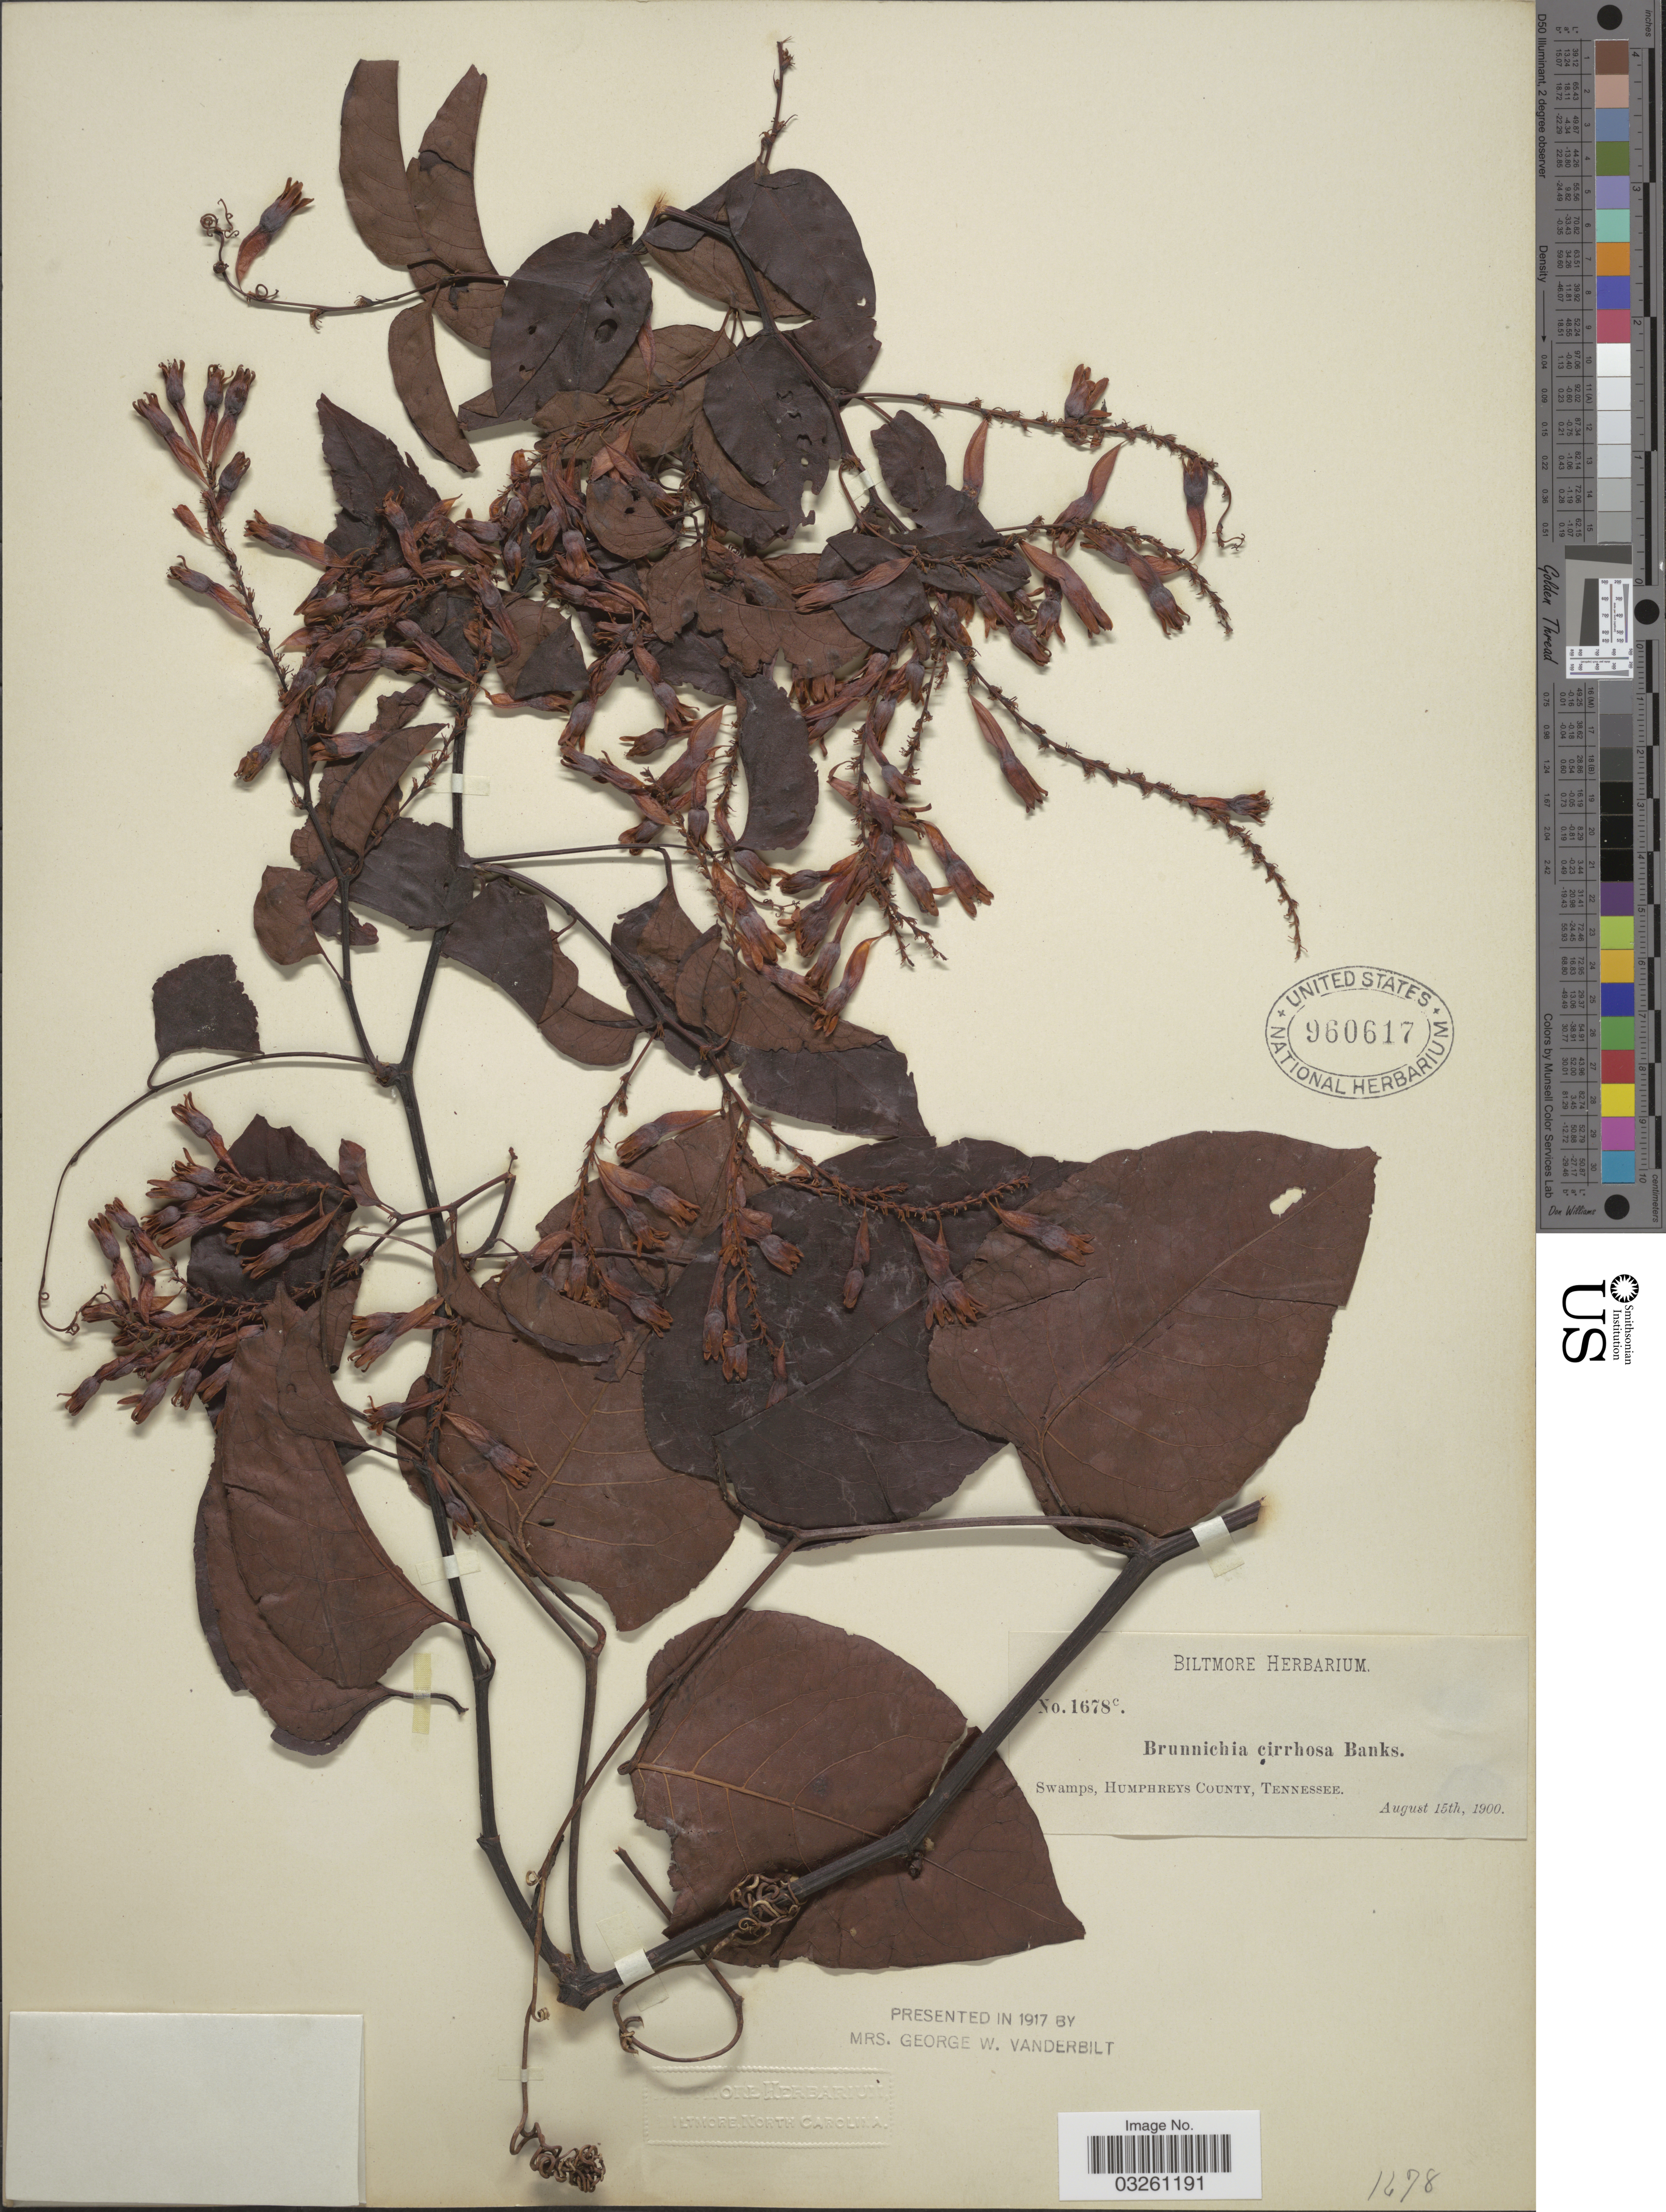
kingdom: Plantae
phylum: Tracheophyta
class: Magnoliopsida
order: Caryophyllales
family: Polygonaceae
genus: Brunnichia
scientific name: Brunnichia cirrhosa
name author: Gaertn.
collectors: ex herb. Biltmore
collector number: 1678c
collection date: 1900-08-15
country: United States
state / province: Tennessee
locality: Swamps, Humphreys County.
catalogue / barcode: US 960617